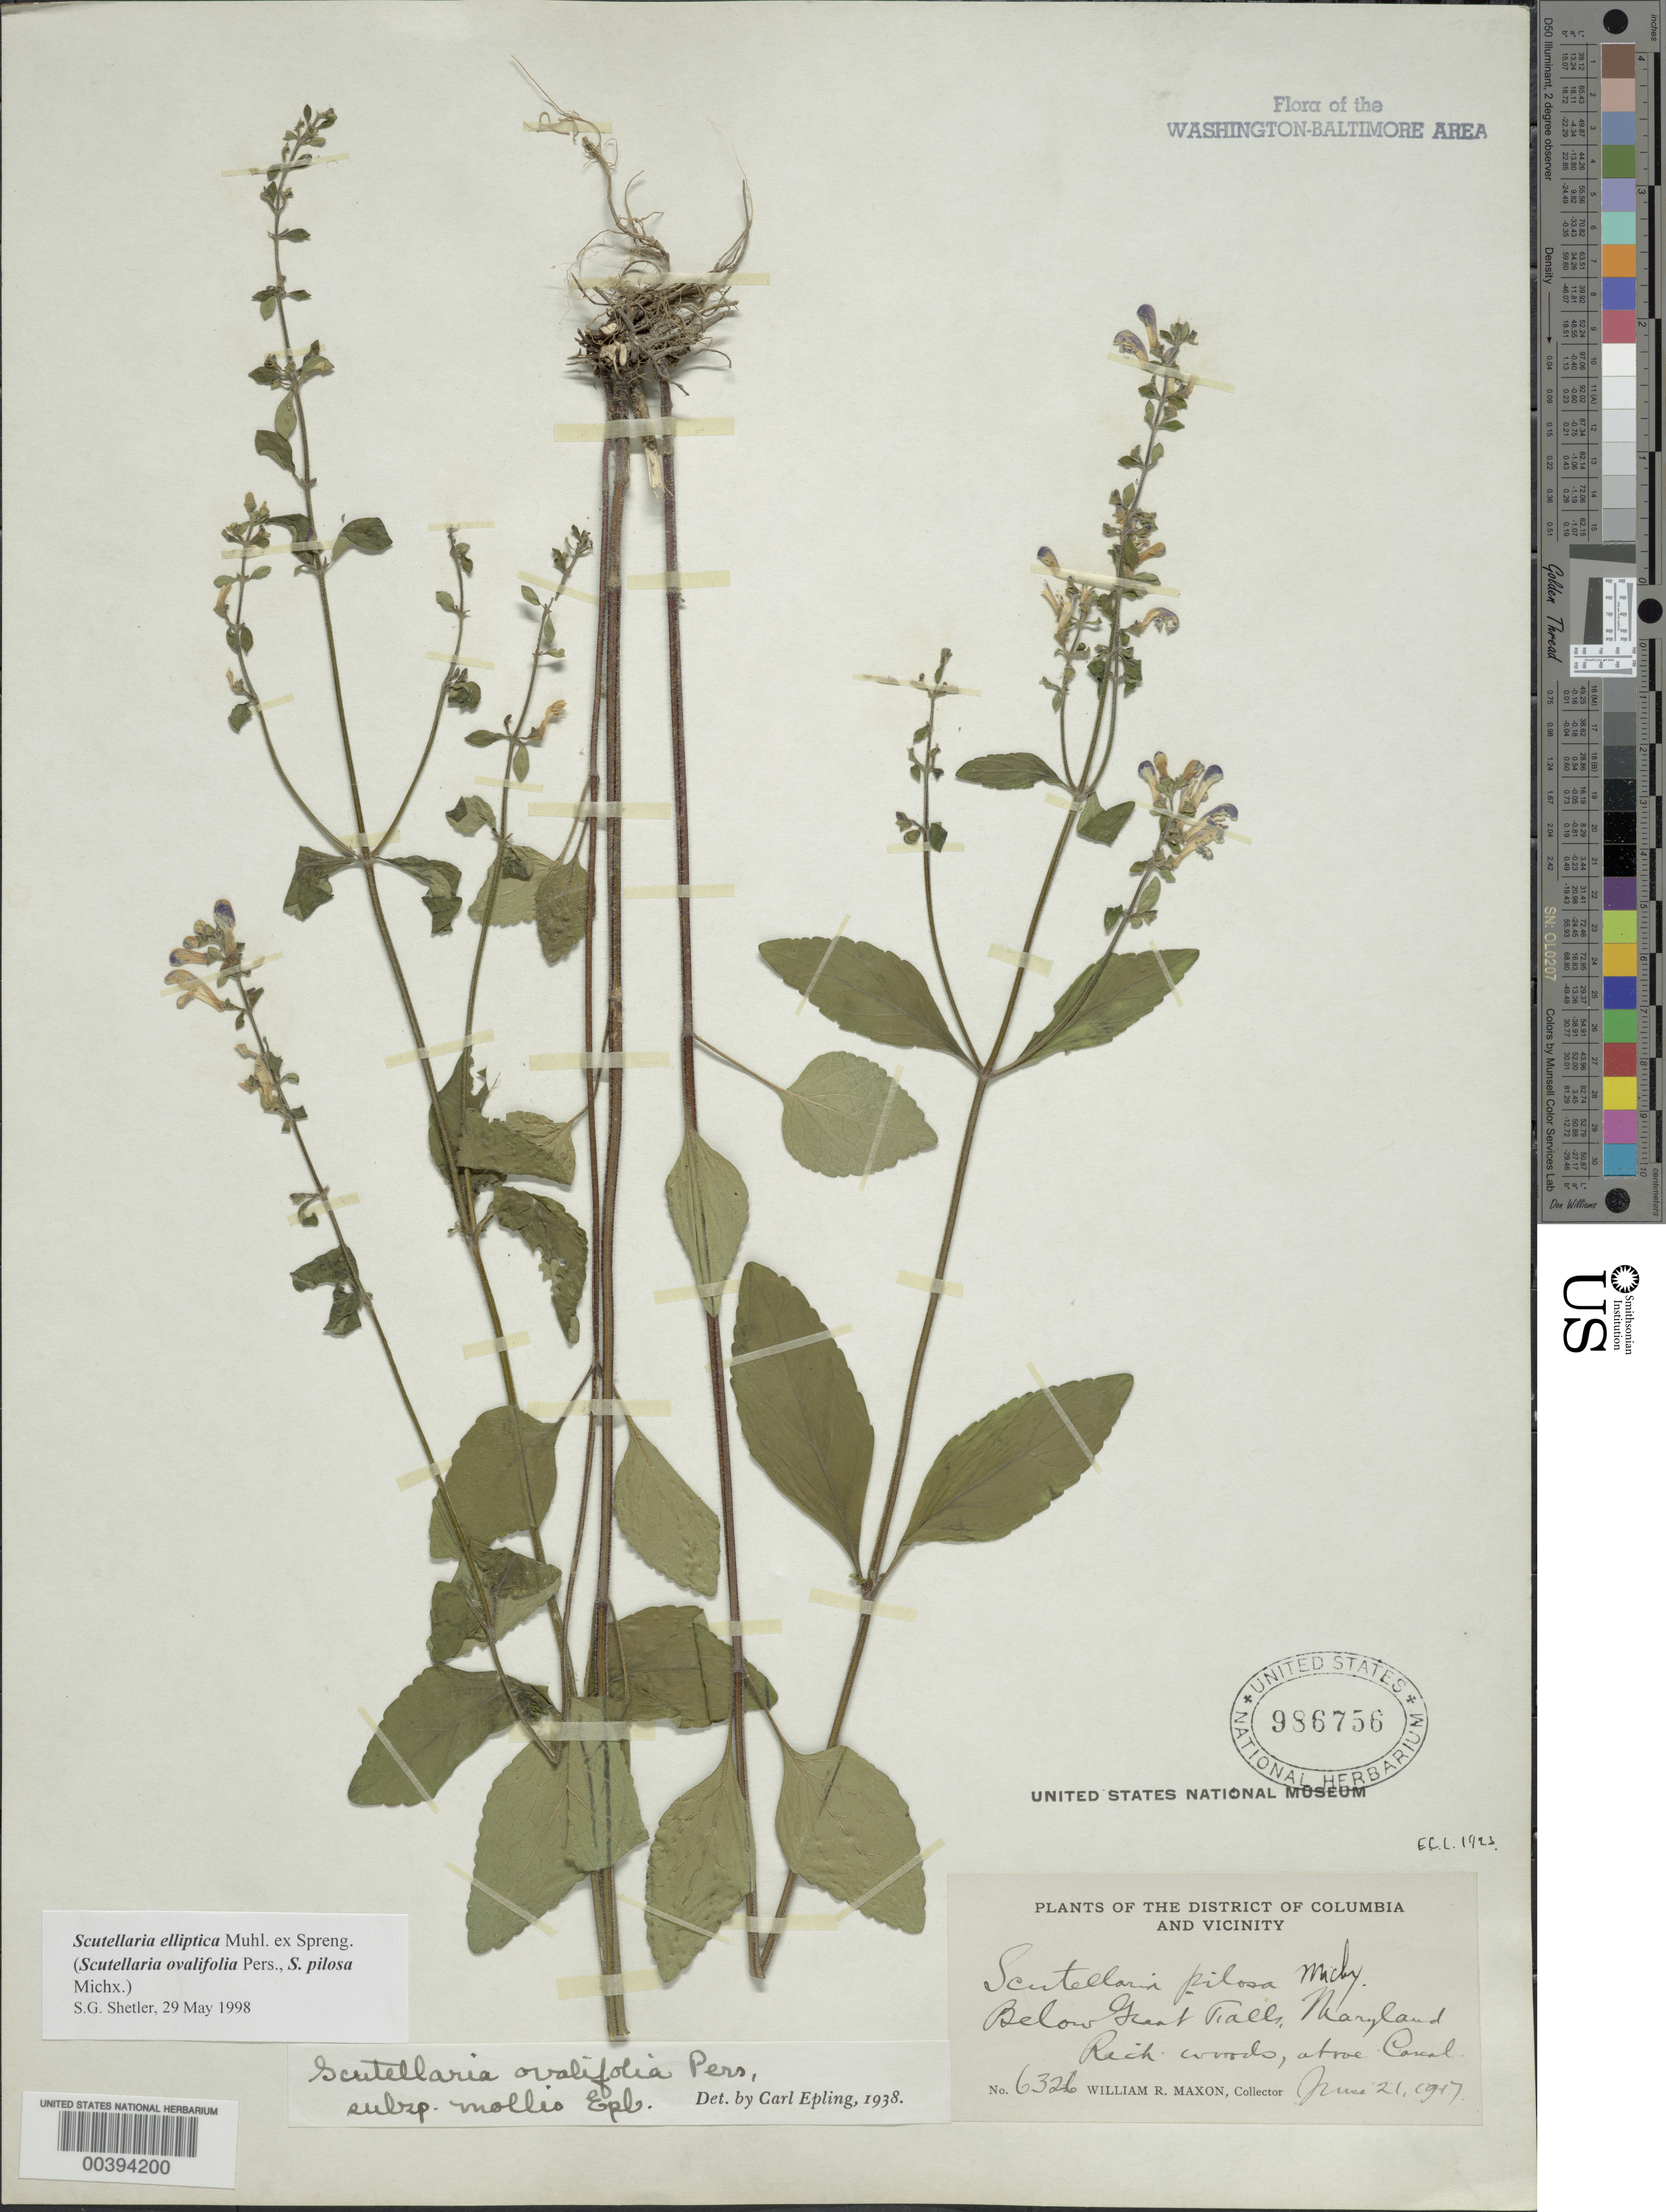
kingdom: Plantae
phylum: Tracheophyta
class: Magnoliopsida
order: Lamiales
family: Lamiaceae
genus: Scutellaria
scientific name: Scutellaria elliptica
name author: Muhl.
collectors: W. R. Maxon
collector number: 6326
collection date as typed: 21 Jun 1917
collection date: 1917-06-21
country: United States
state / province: Maryland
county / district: Montgomery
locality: Below Great Falls C. & O. Canal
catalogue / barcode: US 986756